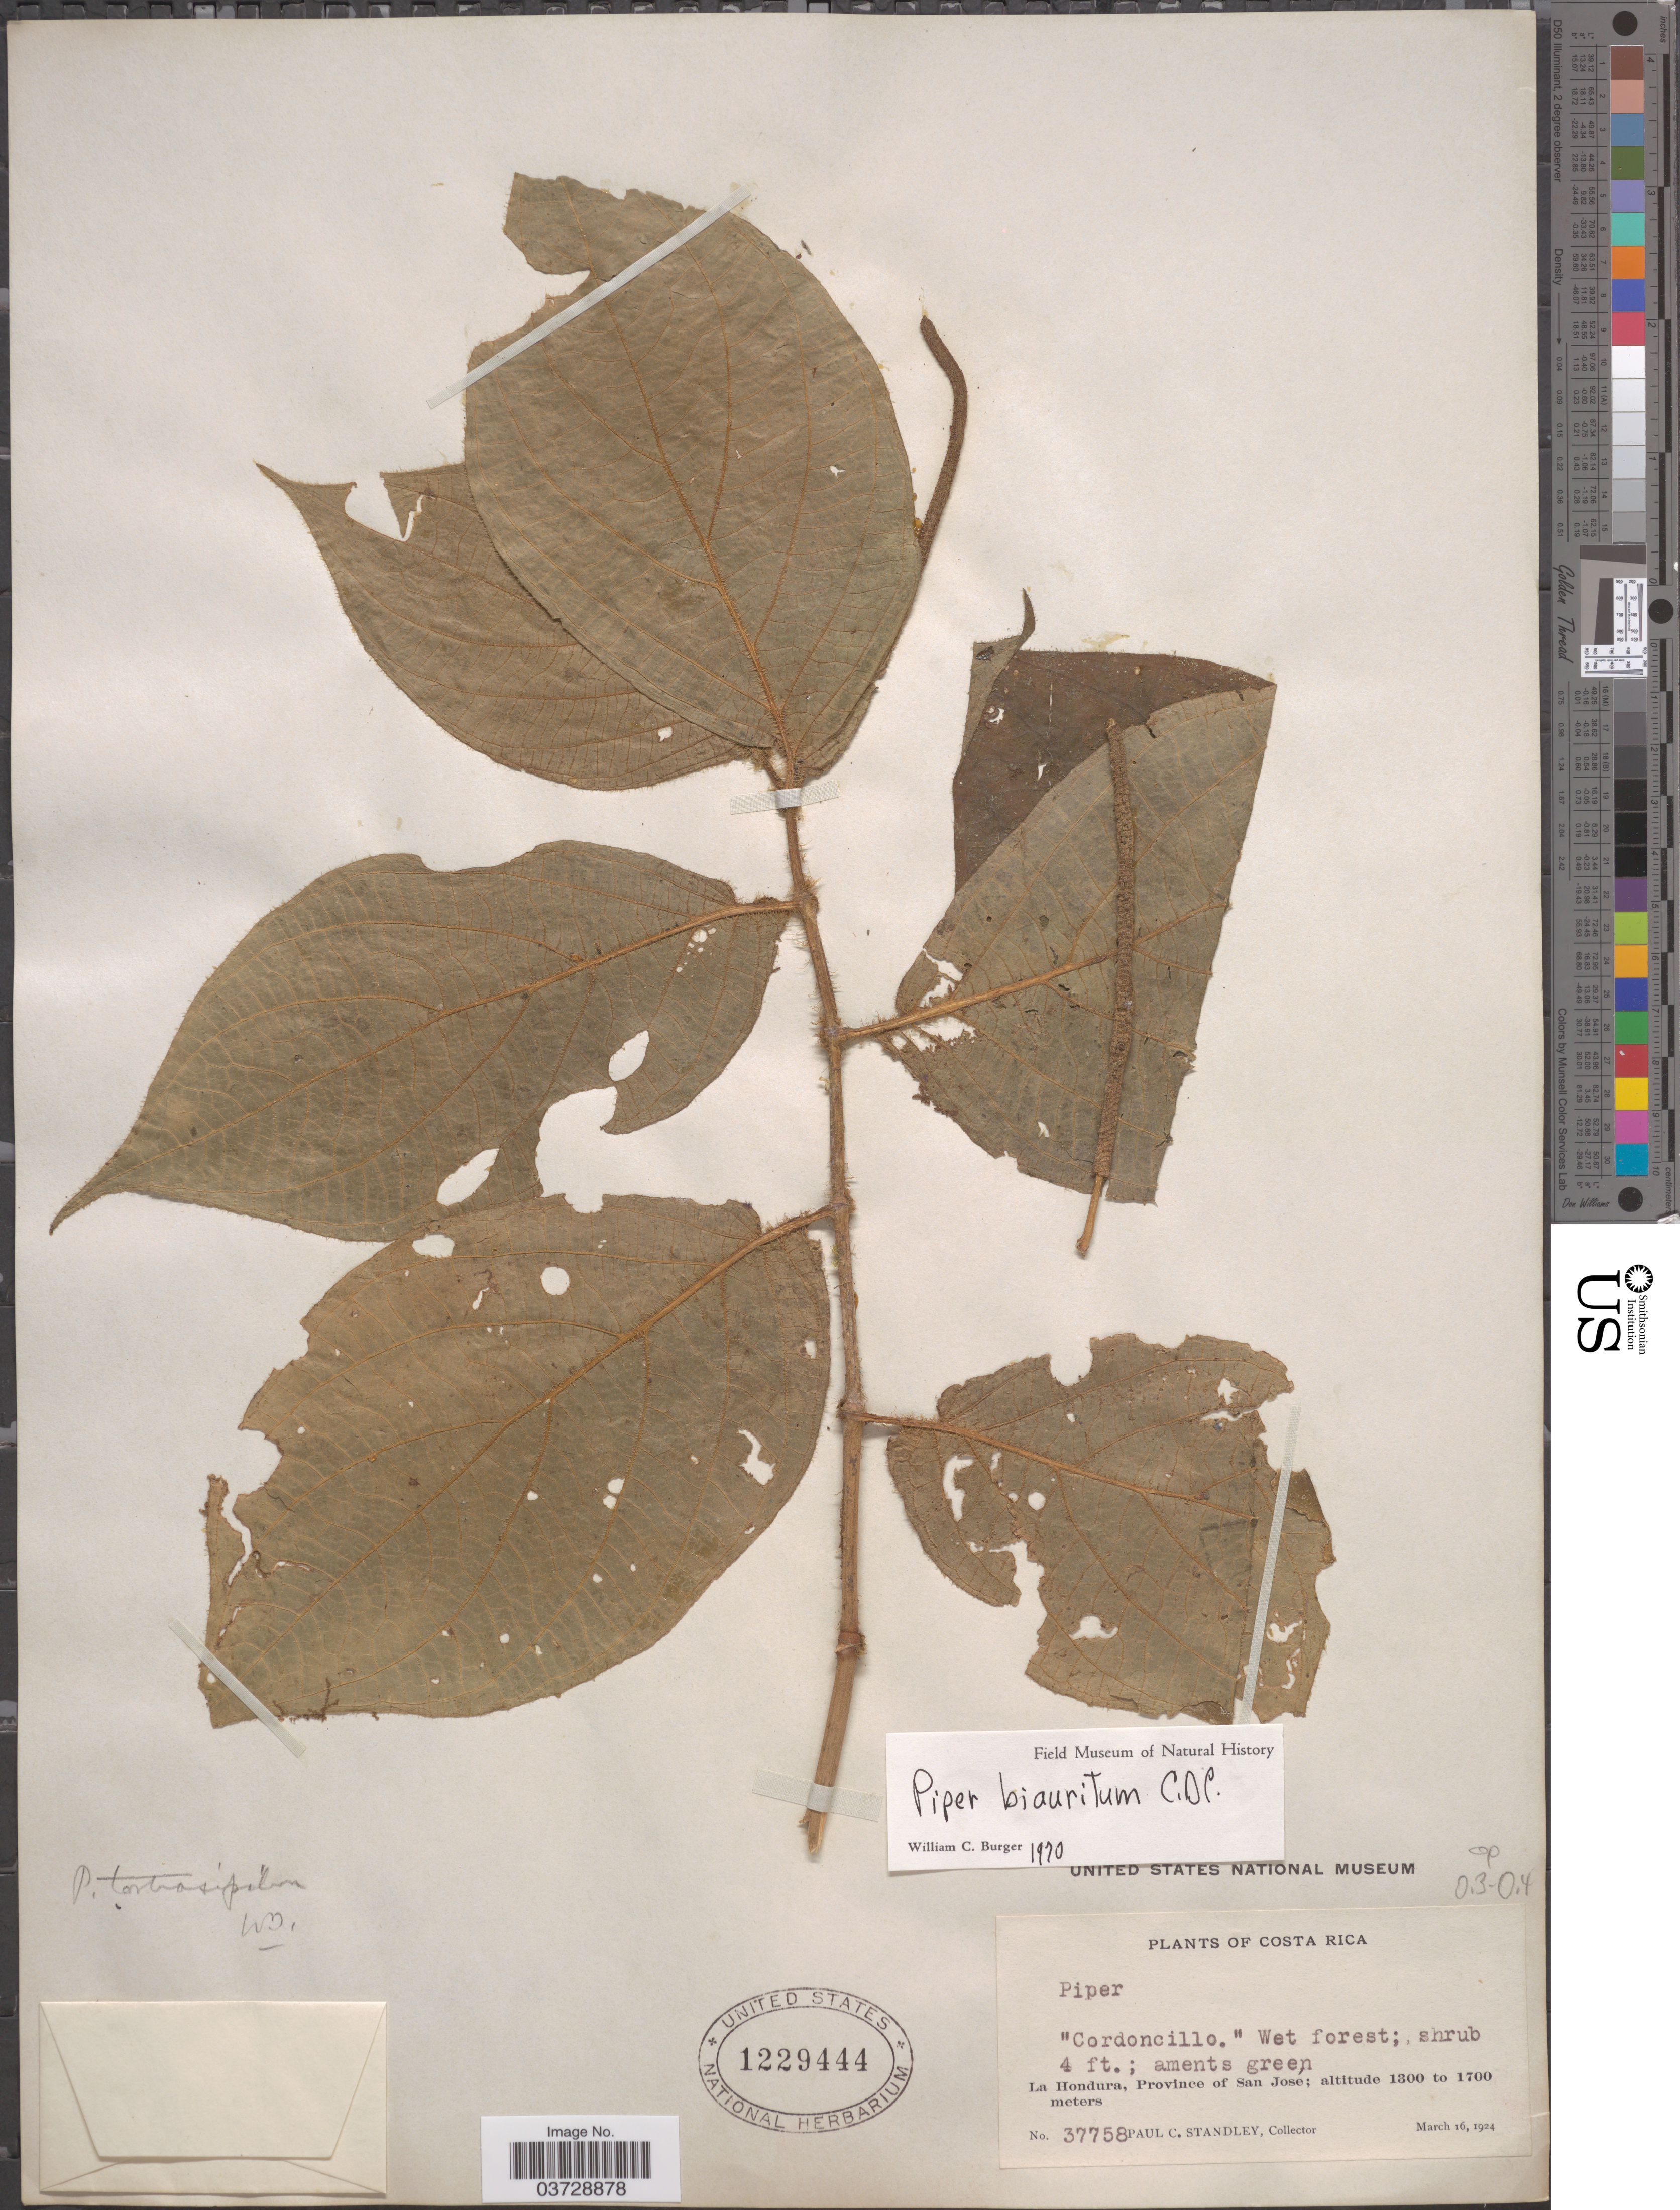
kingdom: Plantae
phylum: Tracheophyta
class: Magnoliopsida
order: Piperales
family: Piperaceae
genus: Piper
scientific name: Piper biauritum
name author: C. DC. in Pittier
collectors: P. C. Standley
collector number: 37758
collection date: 1924-03-16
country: Costa Rica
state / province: San José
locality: La Hondura.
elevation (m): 1300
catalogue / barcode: US 1229444